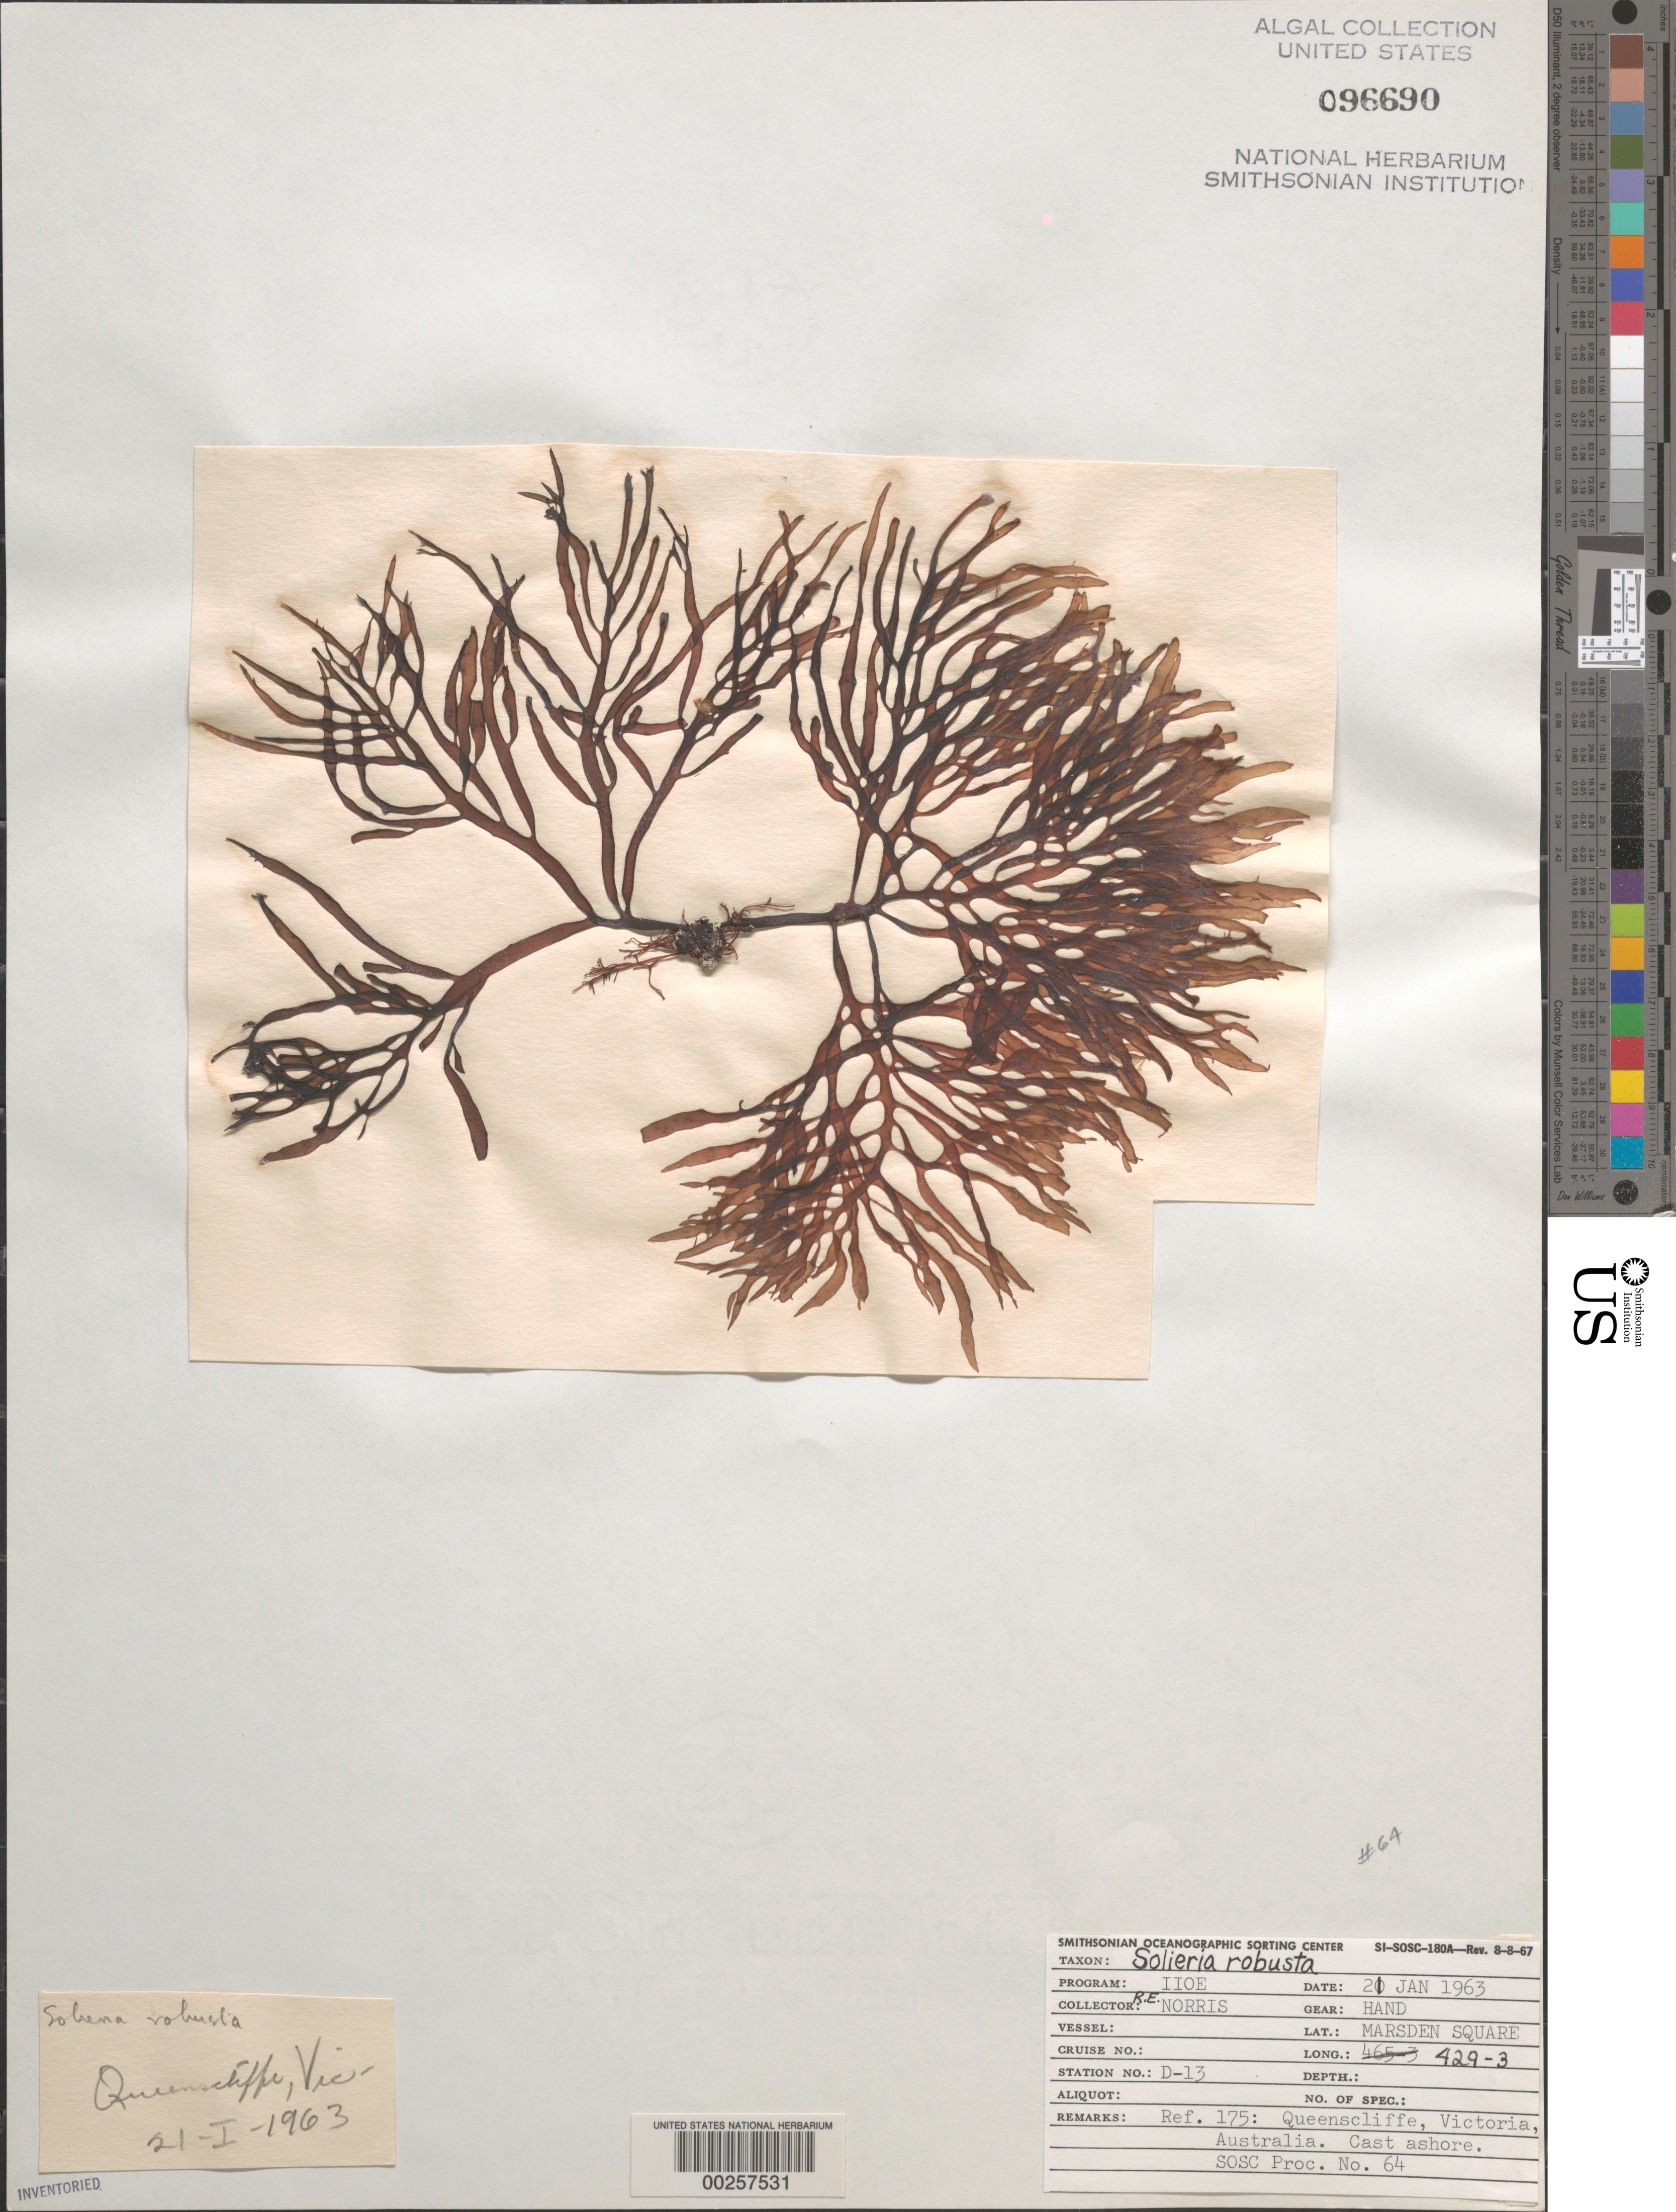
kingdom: Plantae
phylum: Rhodophyta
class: Florideophyceae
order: Gigartinales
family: Solieriaceae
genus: Solieria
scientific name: Solieria robusta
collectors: R. E. Norris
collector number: Station D-13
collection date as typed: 21 Jan 1963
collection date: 1963-01-21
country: Australia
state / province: Victoria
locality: Queenscliffe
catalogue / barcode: US 96690